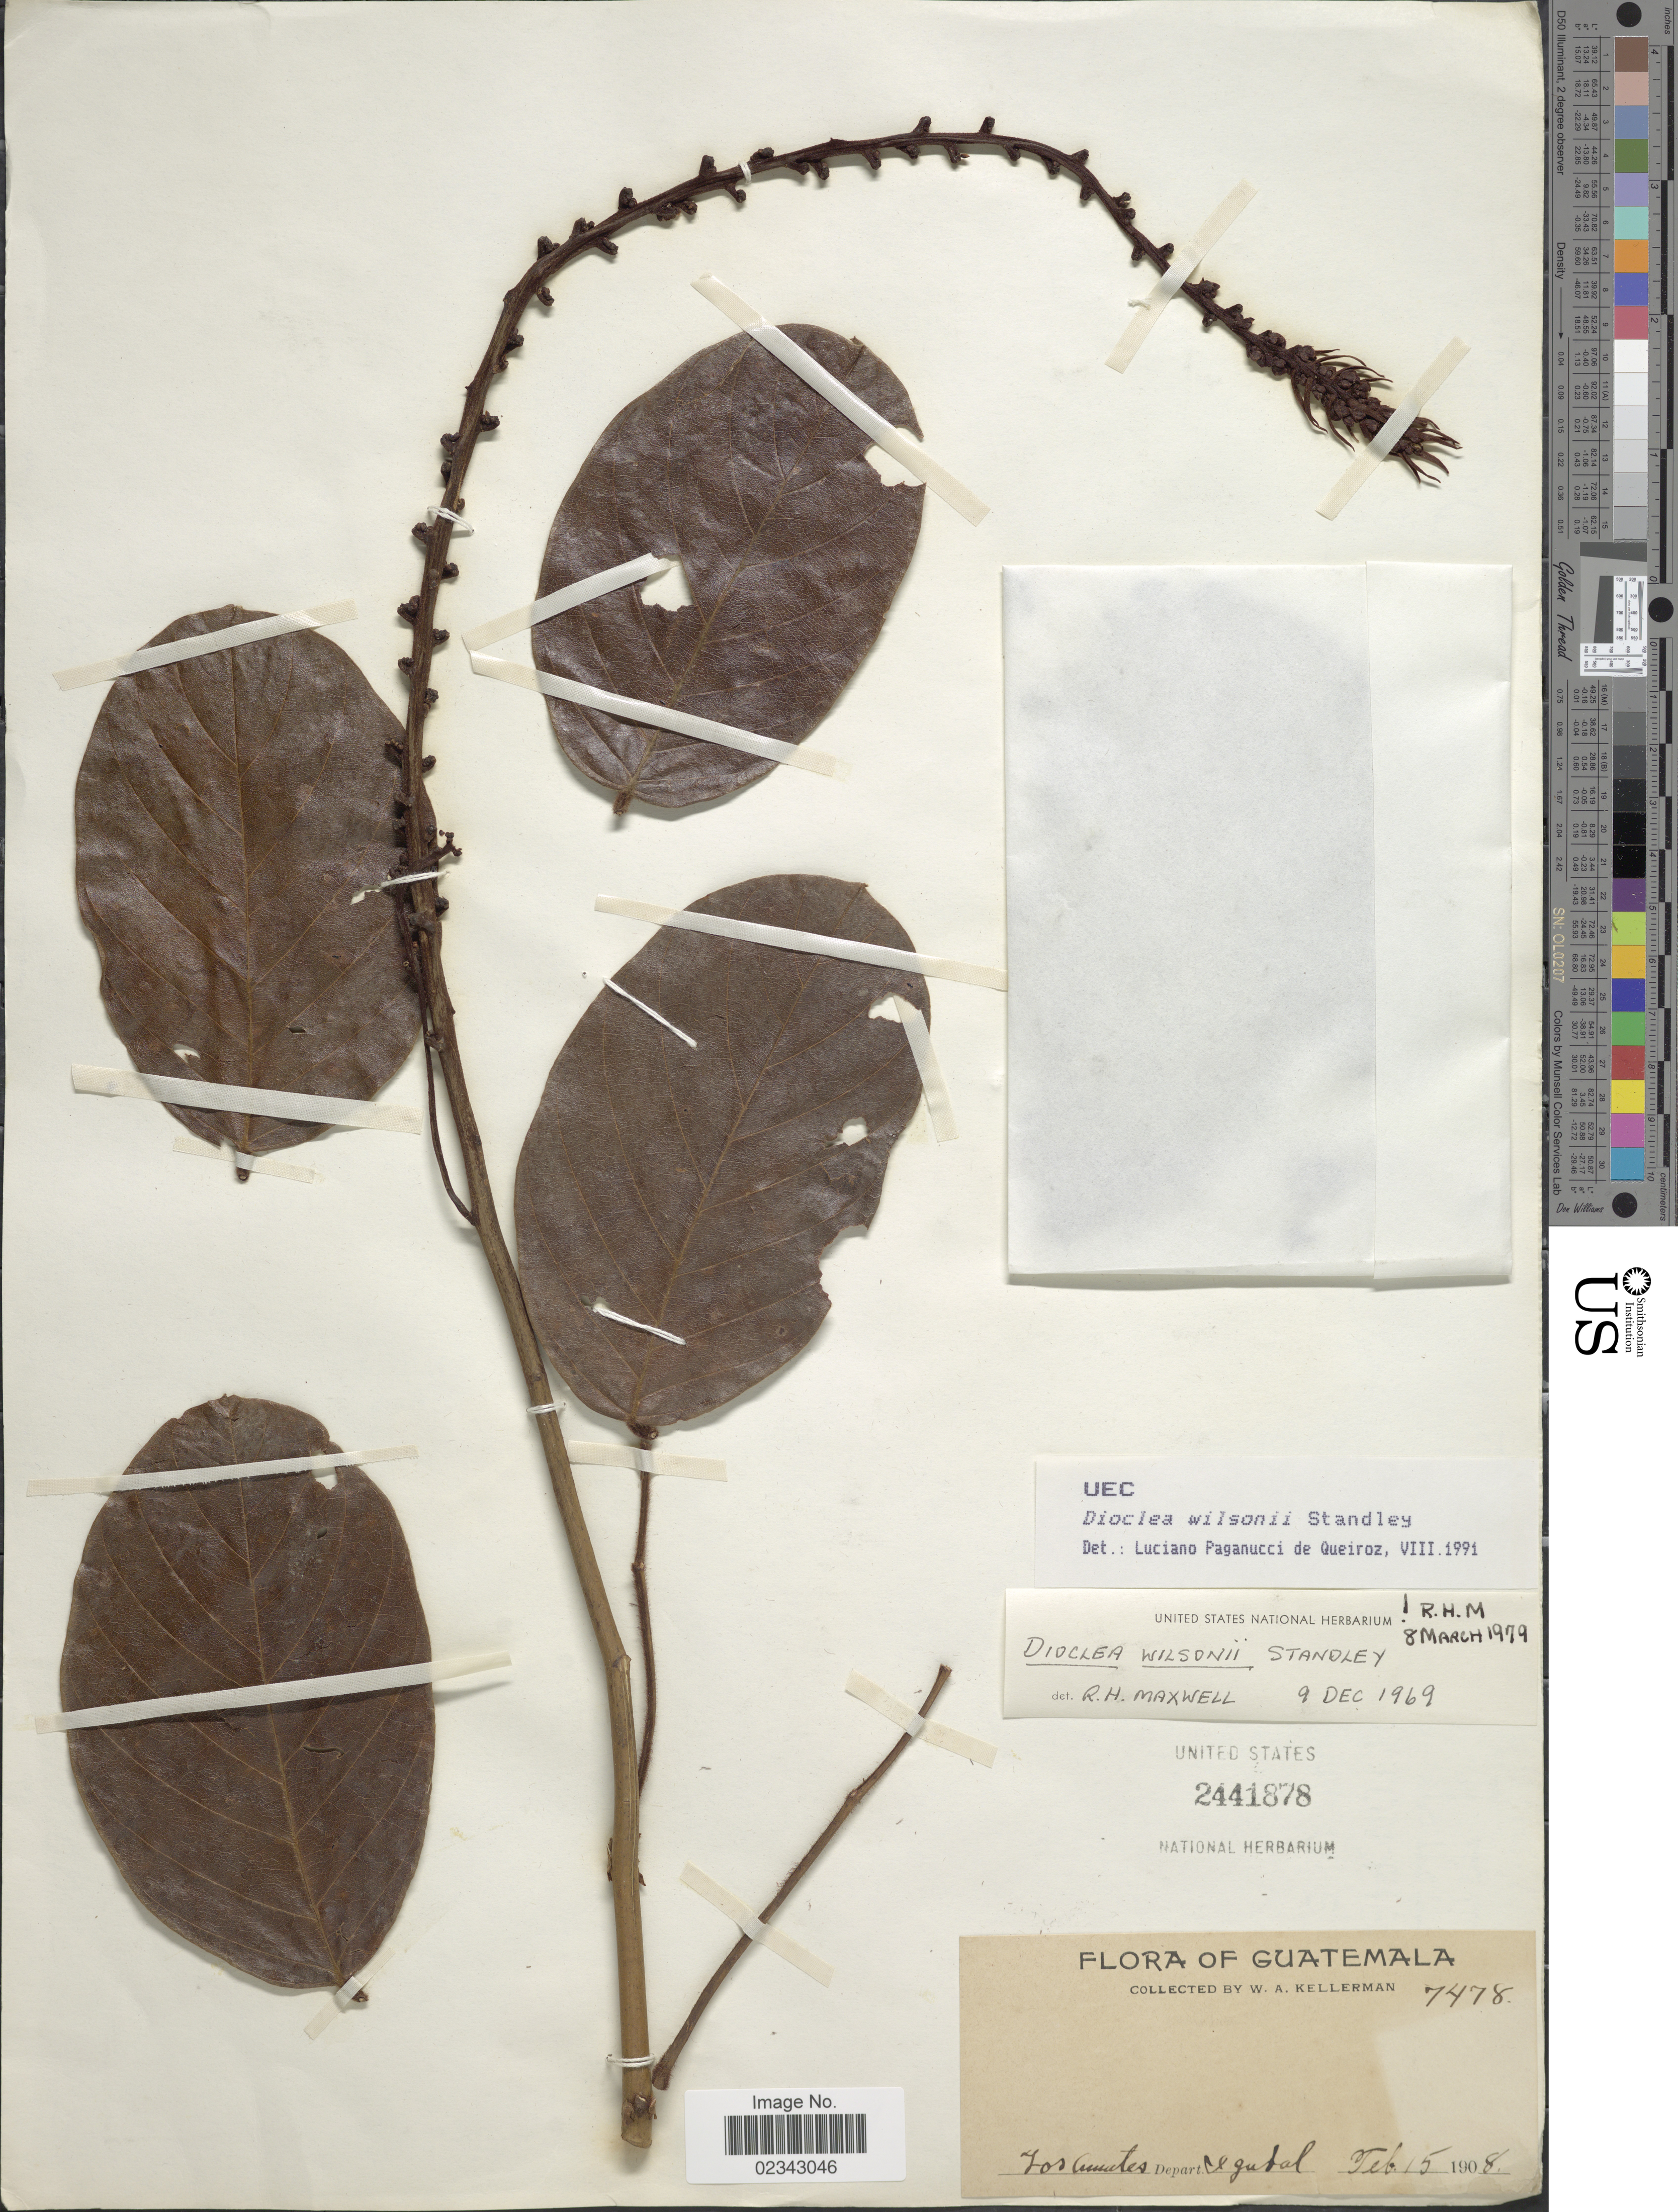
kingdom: Plantae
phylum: Tracheophyta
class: Magnoliopsida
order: Fabales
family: Fabaceae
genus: Macropsychanthus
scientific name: Macropsychanthus wilsonii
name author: (Standl.) L.P. Queiroz & Snak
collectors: W. Kellerman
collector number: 7478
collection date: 1908-02-15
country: Guatemala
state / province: Izabal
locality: Los Cumates, Depart Izabal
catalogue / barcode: US 2441878